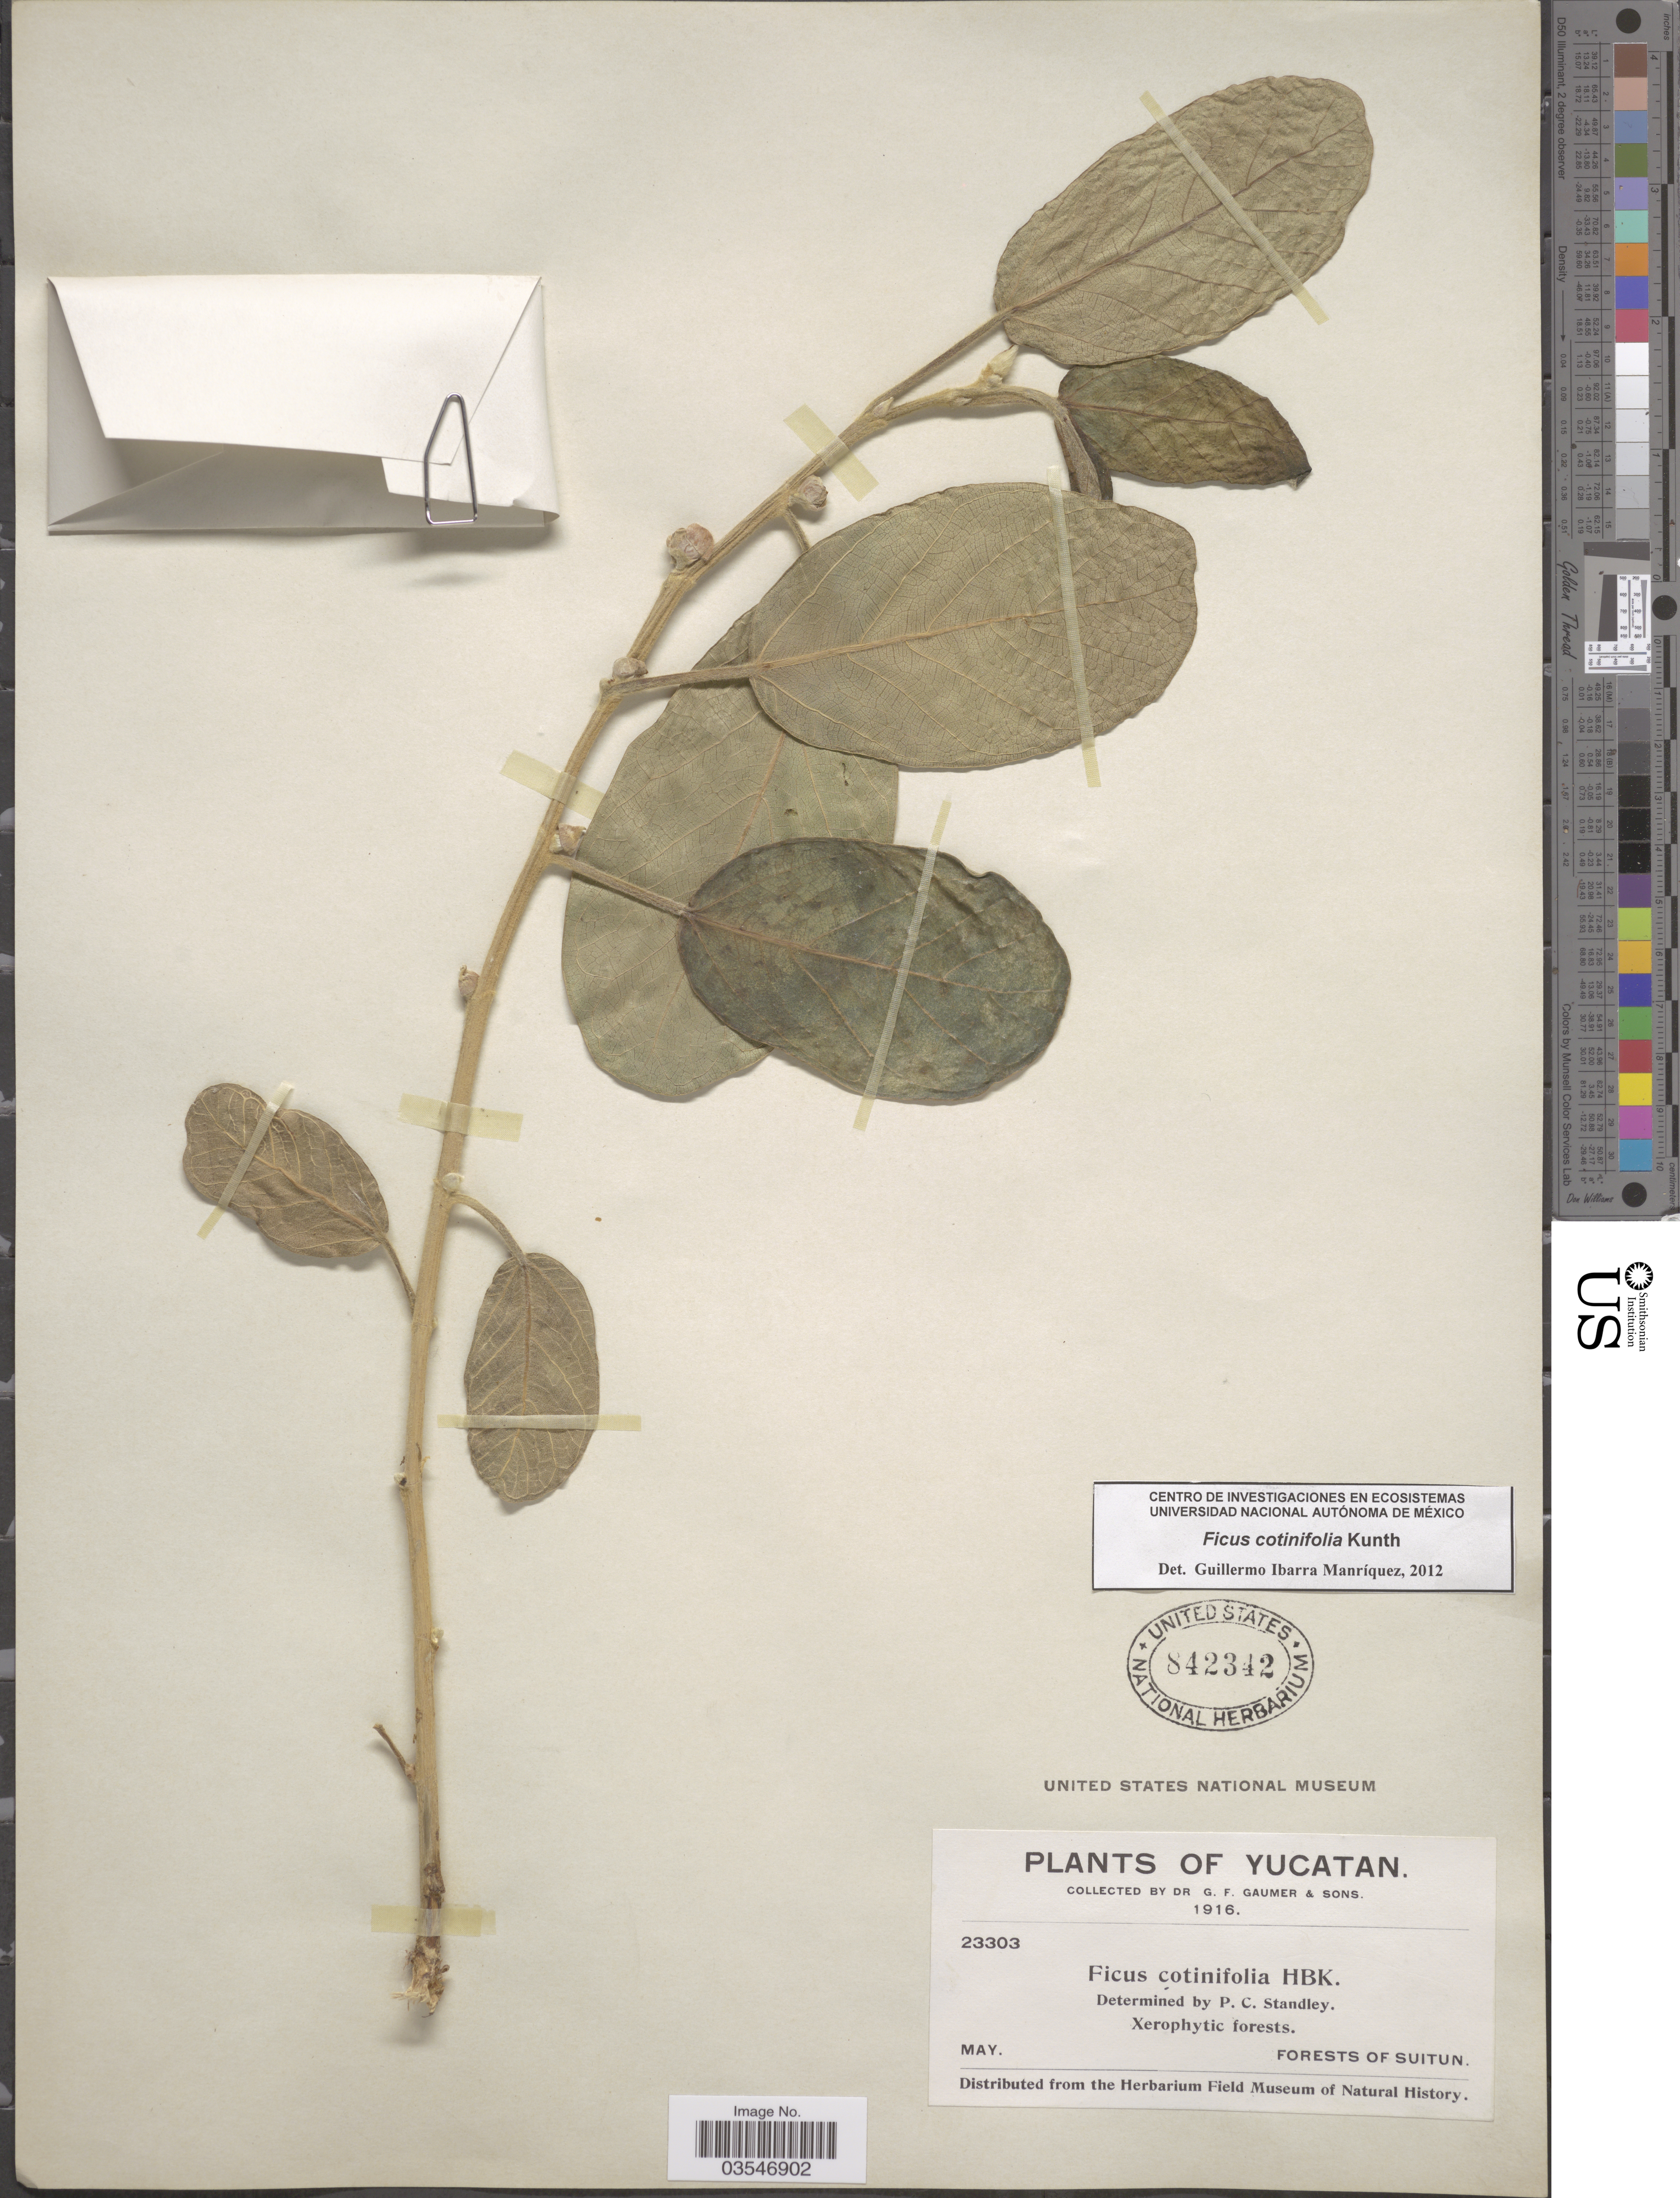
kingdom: Plantae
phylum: Tracheophyta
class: Magnoliopsida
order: Rosales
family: Moraceae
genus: Ficus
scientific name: Ficus cotinifolia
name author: Kunth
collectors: G. F. Gaumer & Sons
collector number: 23303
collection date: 1916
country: Mexico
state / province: Yucatán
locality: Forests of Suitun.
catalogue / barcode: US 842342